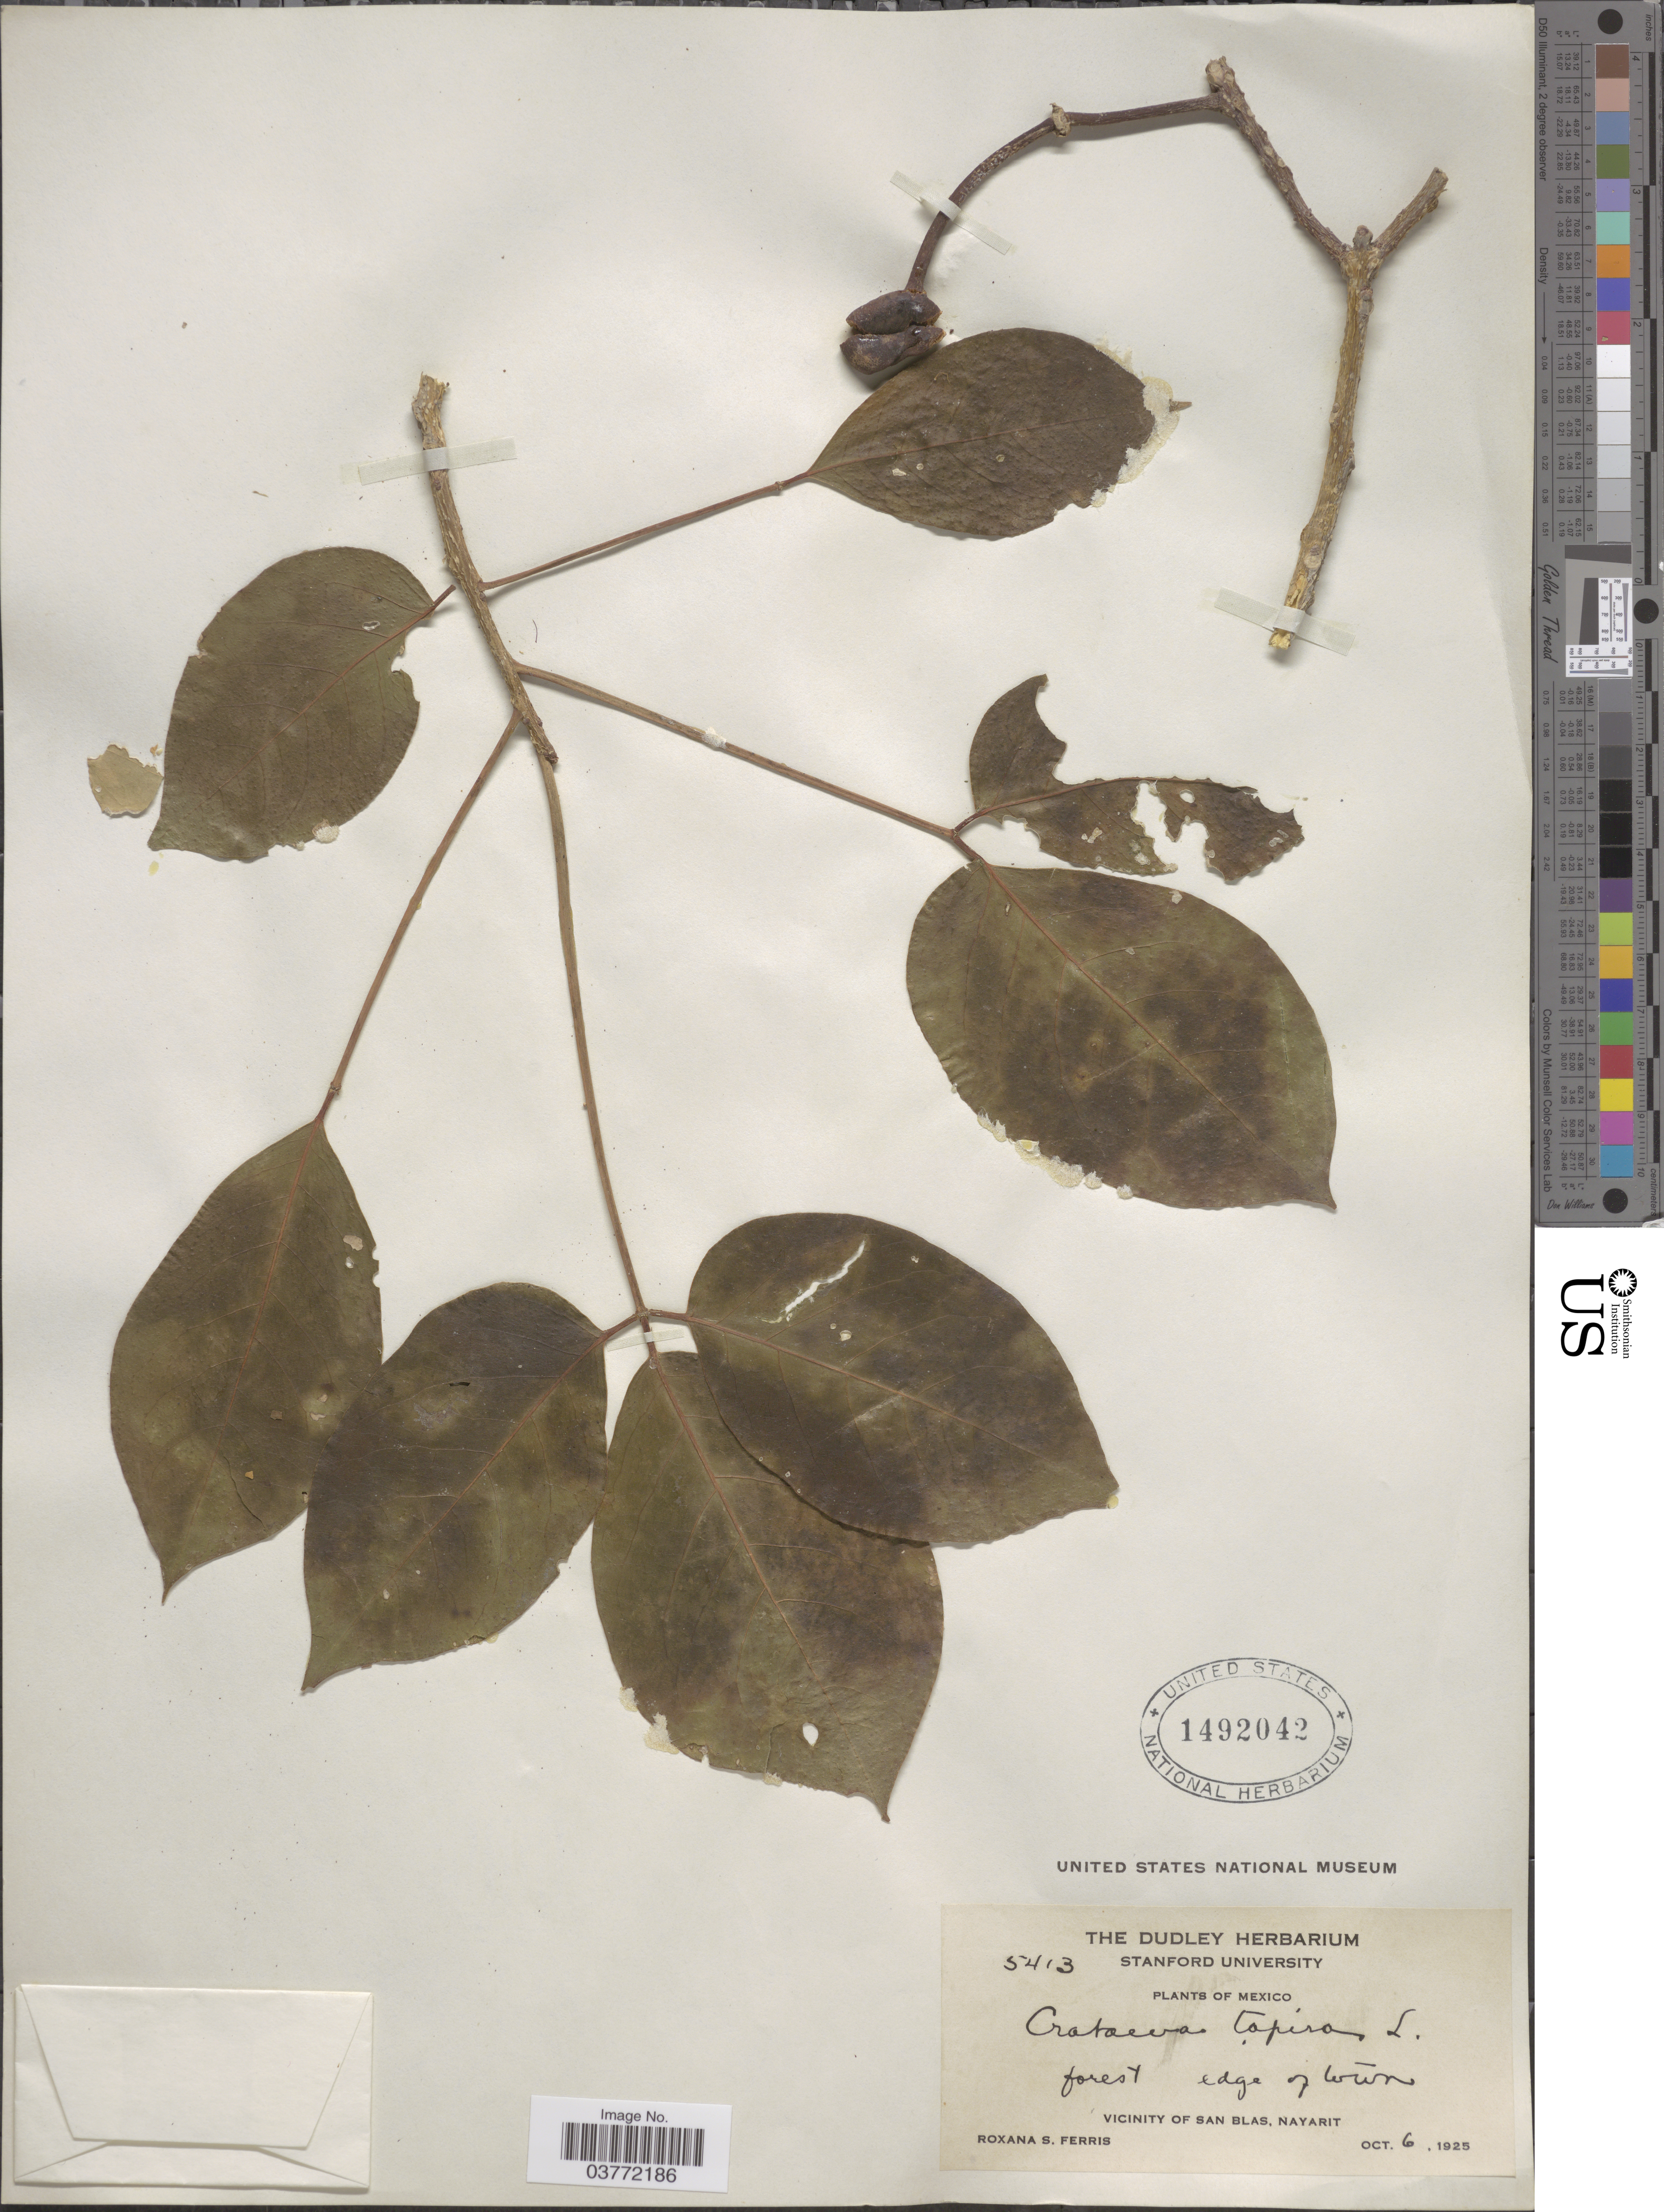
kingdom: Plantae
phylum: Tracheophyta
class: Magnoliopsida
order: Brassicales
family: Capparaceae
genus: Crateva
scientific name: Crateva tapia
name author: L.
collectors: R. S. Ferris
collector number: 5413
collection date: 1925-10-06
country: Mexico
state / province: Nayarit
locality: Edge of town. Vicinity of San Blas.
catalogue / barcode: US 1492042